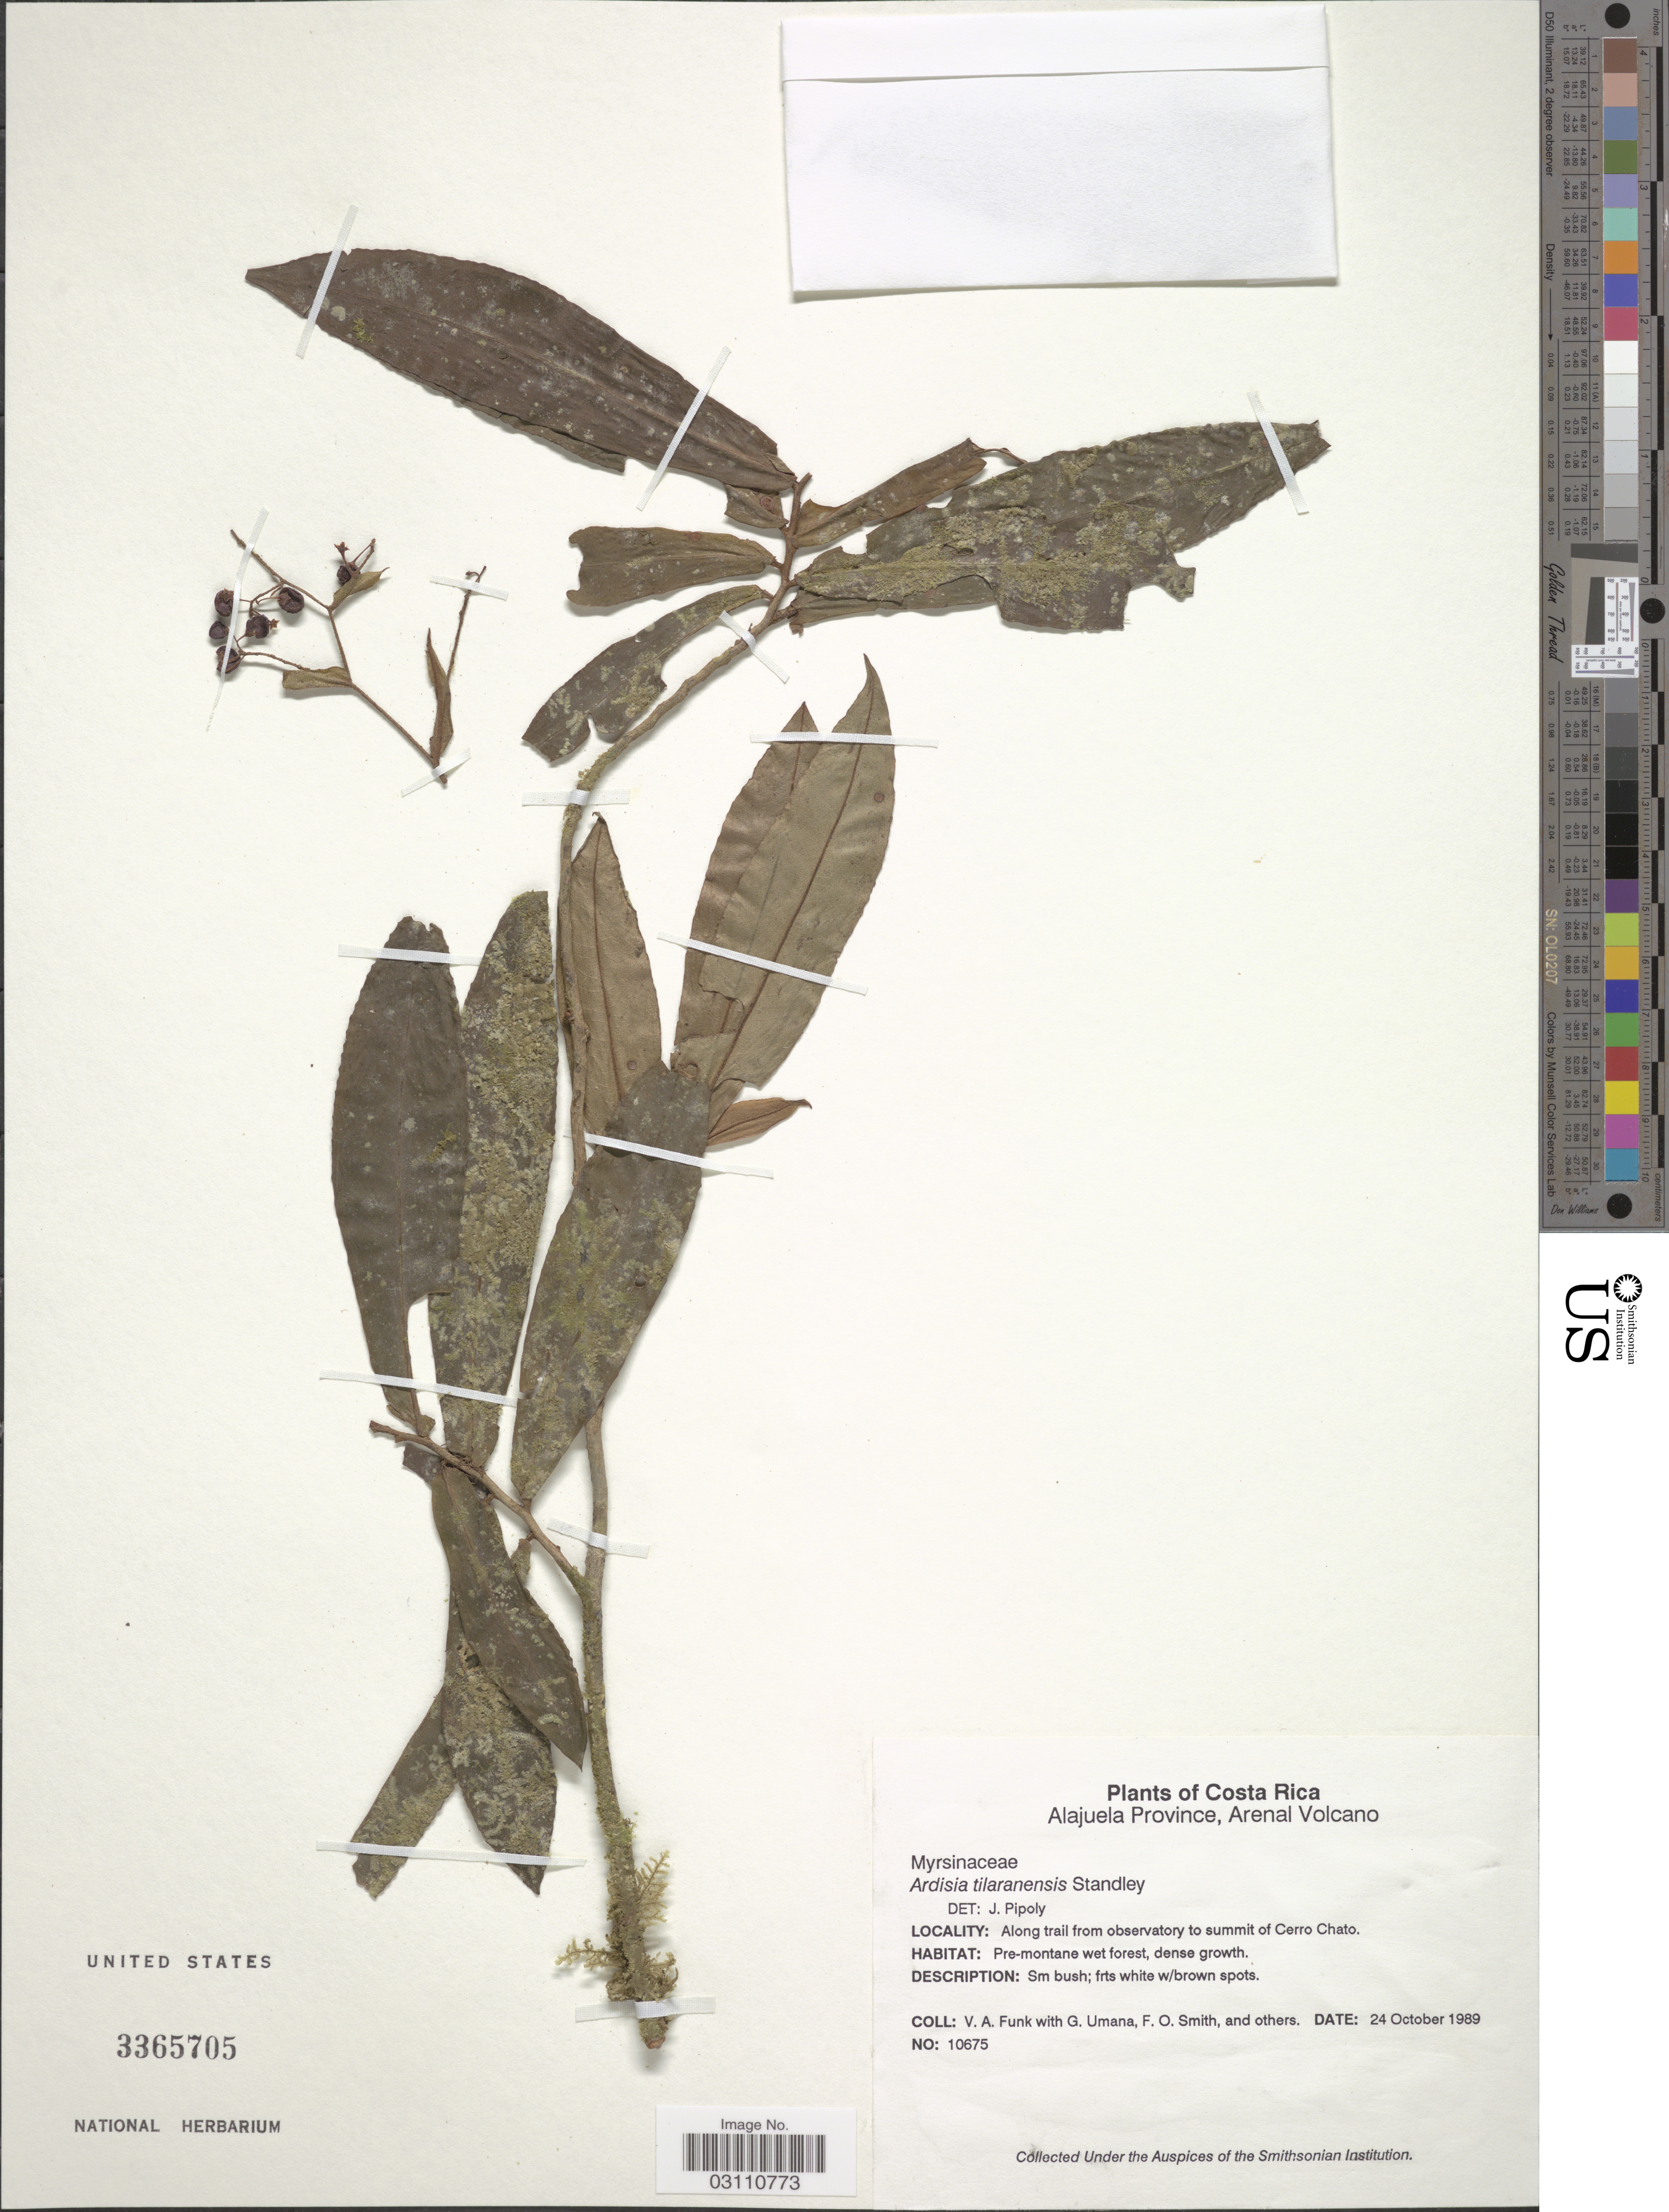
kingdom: Plantae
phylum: Tracheophyta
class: Magnoliopsida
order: Ericales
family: Primulaceae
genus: Ardisia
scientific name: Ardisia tilaranensis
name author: Standl.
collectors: V. Funk, G. Umana, F. Smith & et al.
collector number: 10675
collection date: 1989-10-24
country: Costa Rica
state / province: Alajuela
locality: Arenal Volcano. Along trail from observatory to summit of Cerro Chato.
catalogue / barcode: US 3365705